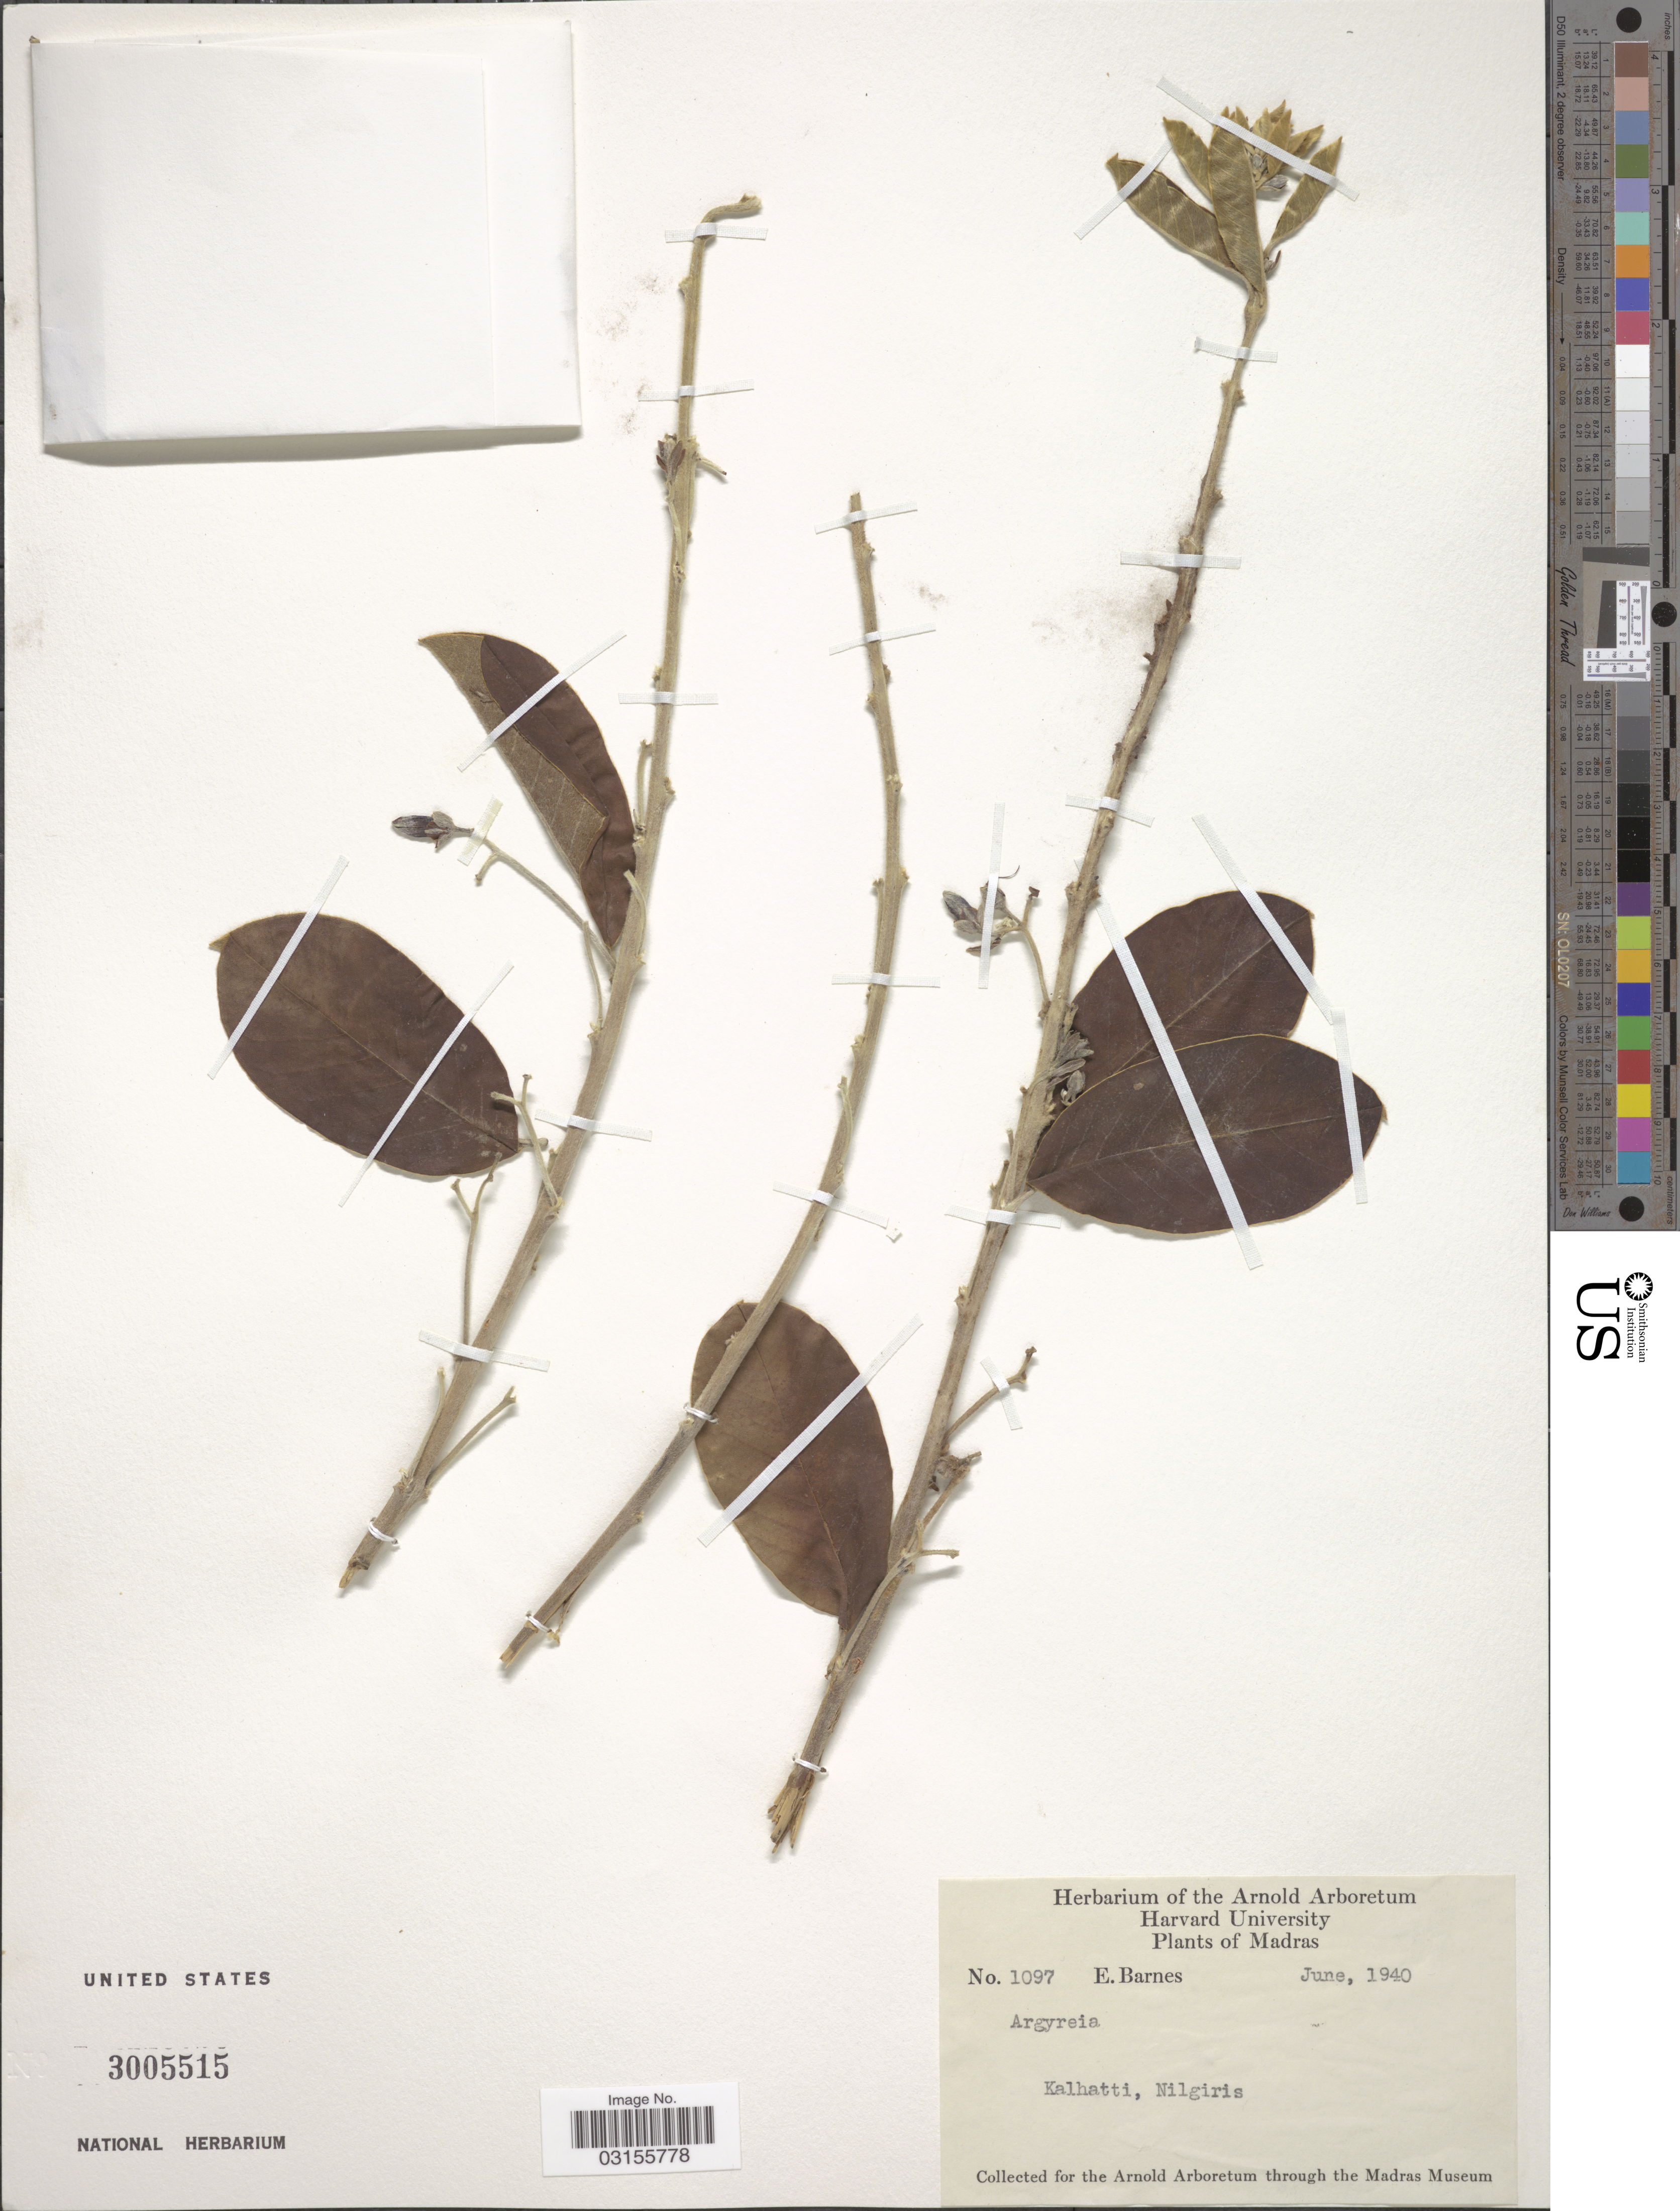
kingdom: Plantae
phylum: Tracheophyta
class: Magnoliopsida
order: Solanales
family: Convolvulaceae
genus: Argyreia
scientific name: Argyreia sp.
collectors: E. Barnes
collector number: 1097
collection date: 1940-06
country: India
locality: Madras. Kalhatti, Nilgiris.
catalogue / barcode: US 3005515